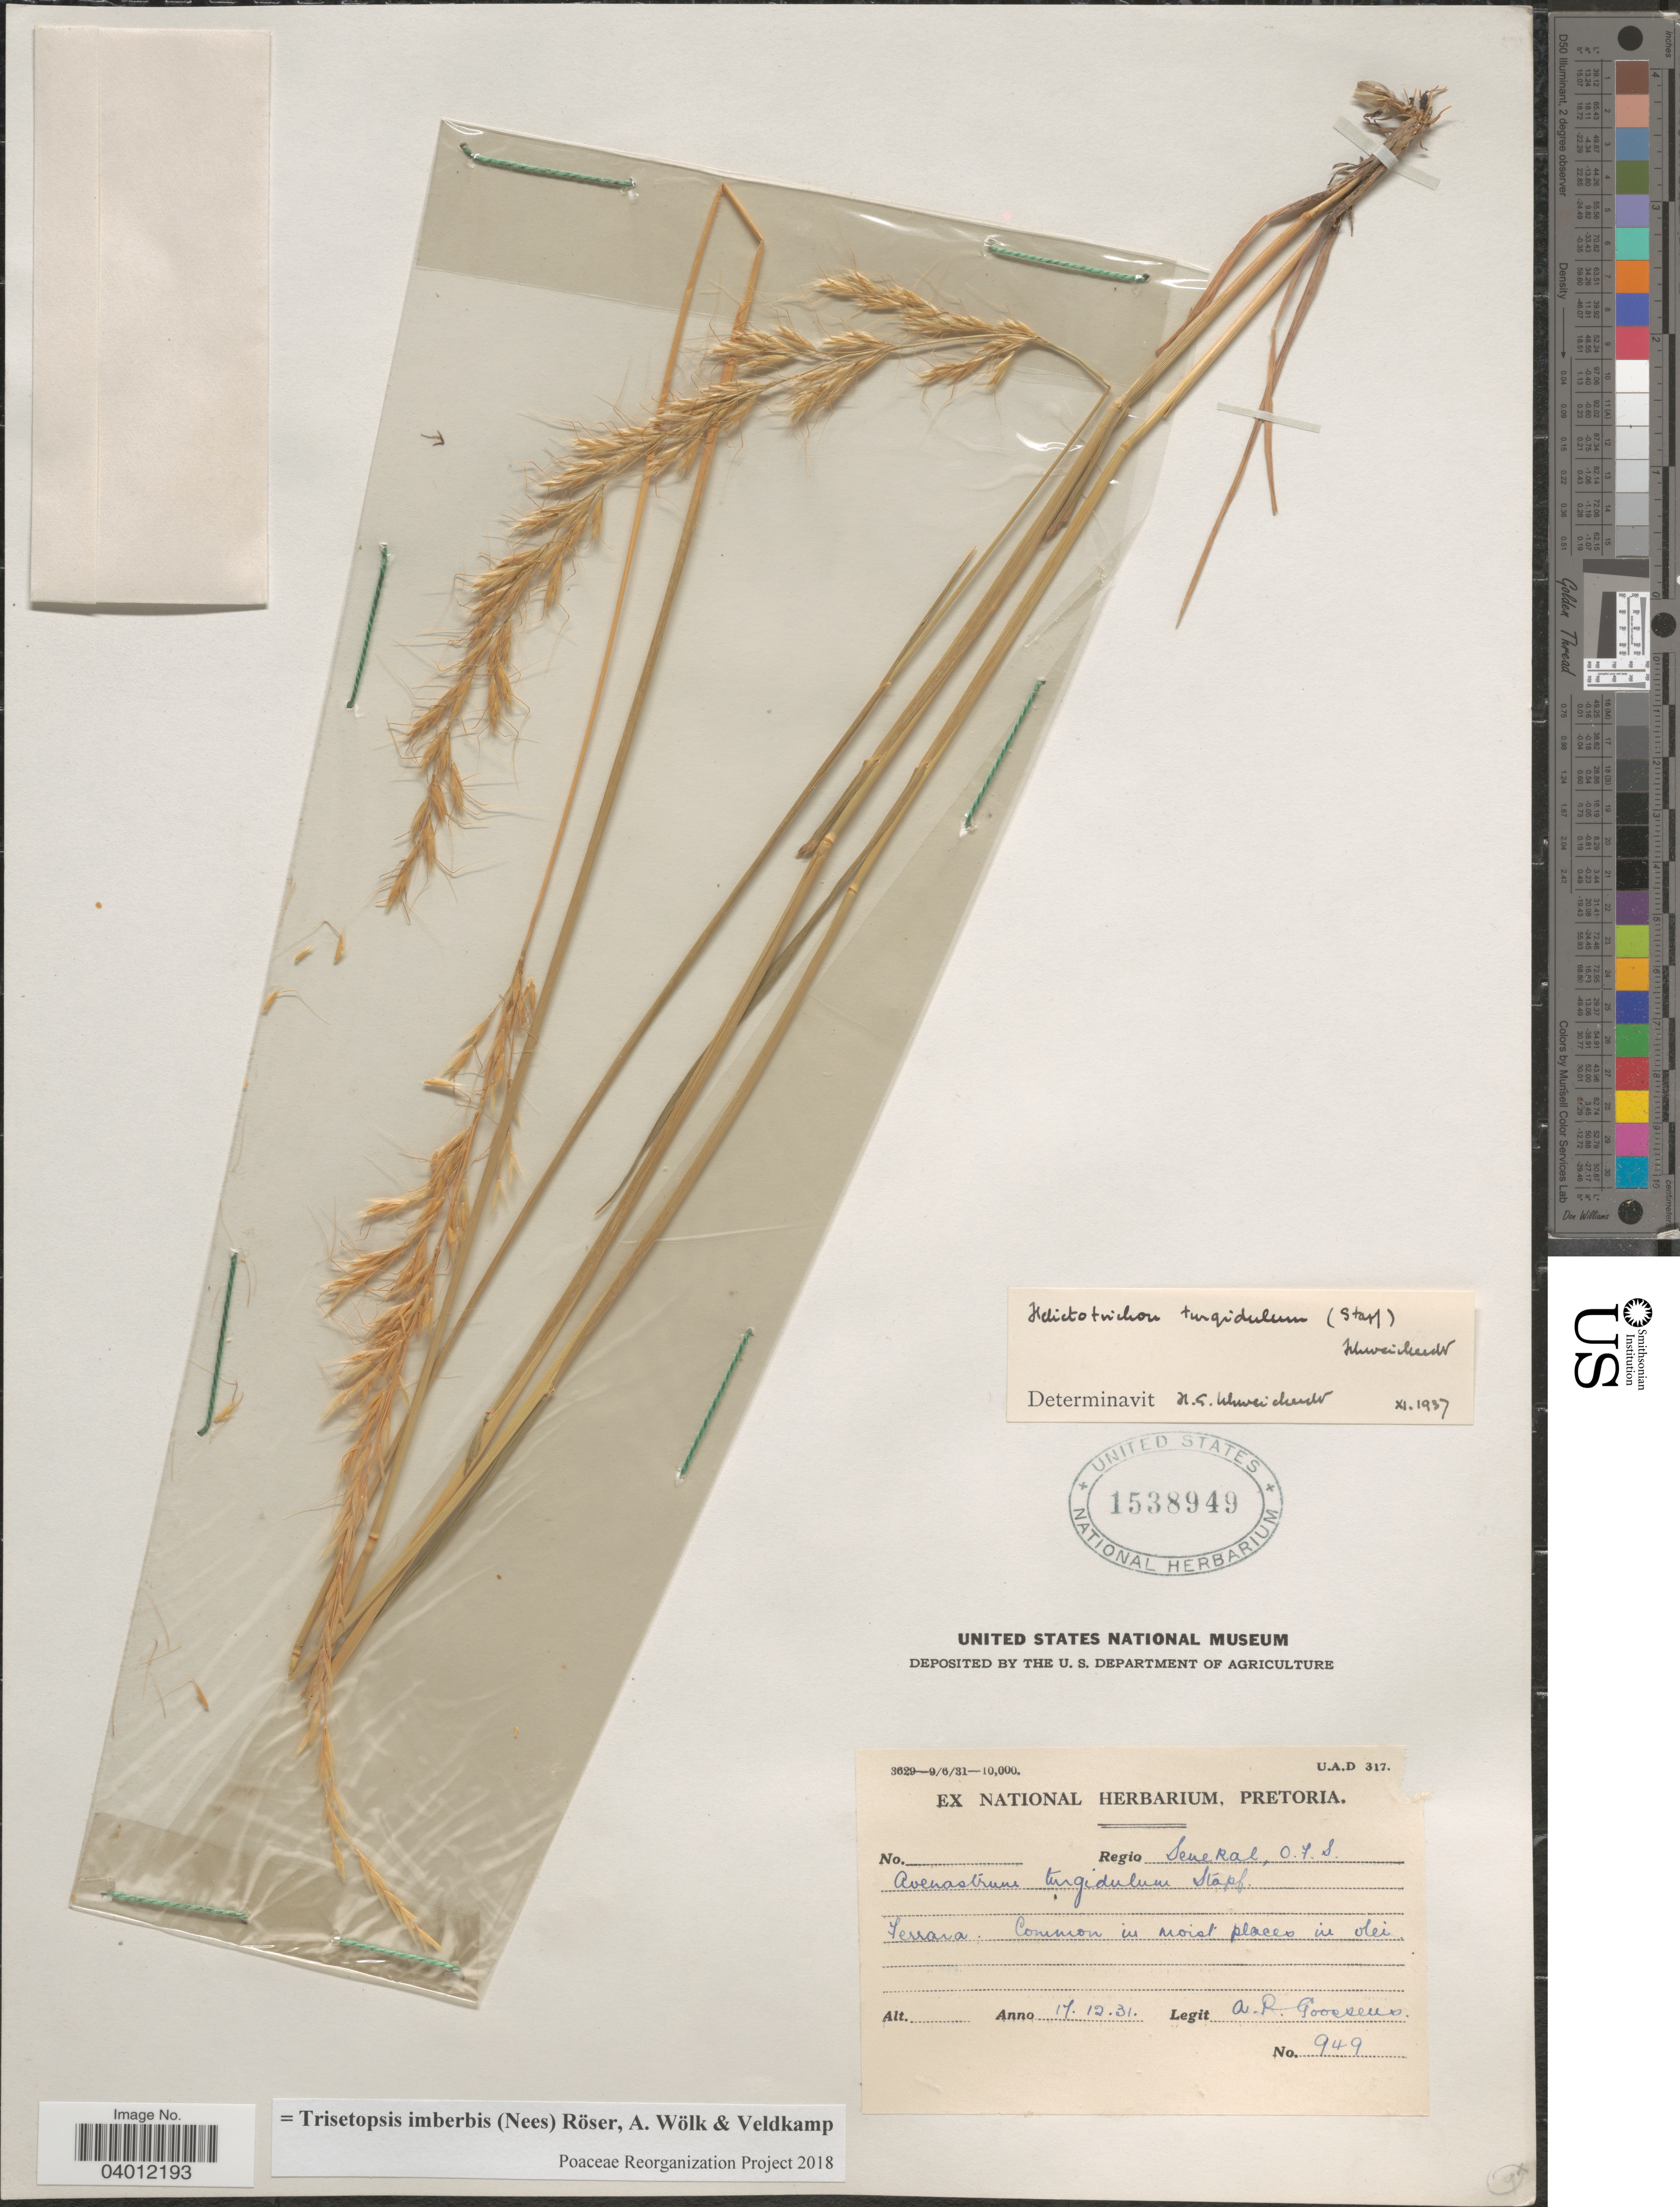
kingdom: Plantae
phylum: Tracheophyta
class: Liliopsida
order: Poales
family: Poaceae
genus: Trisetopsis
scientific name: Trisetopsis imberbis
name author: (Nees) Röser et al.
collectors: A. P. G. Goossens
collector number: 949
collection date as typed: Transcribed d/m/y: 17/12/31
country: South Africa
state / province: Free State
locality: Regio Senekal, O.F.S. Ferrara.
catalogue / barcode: US 1538949